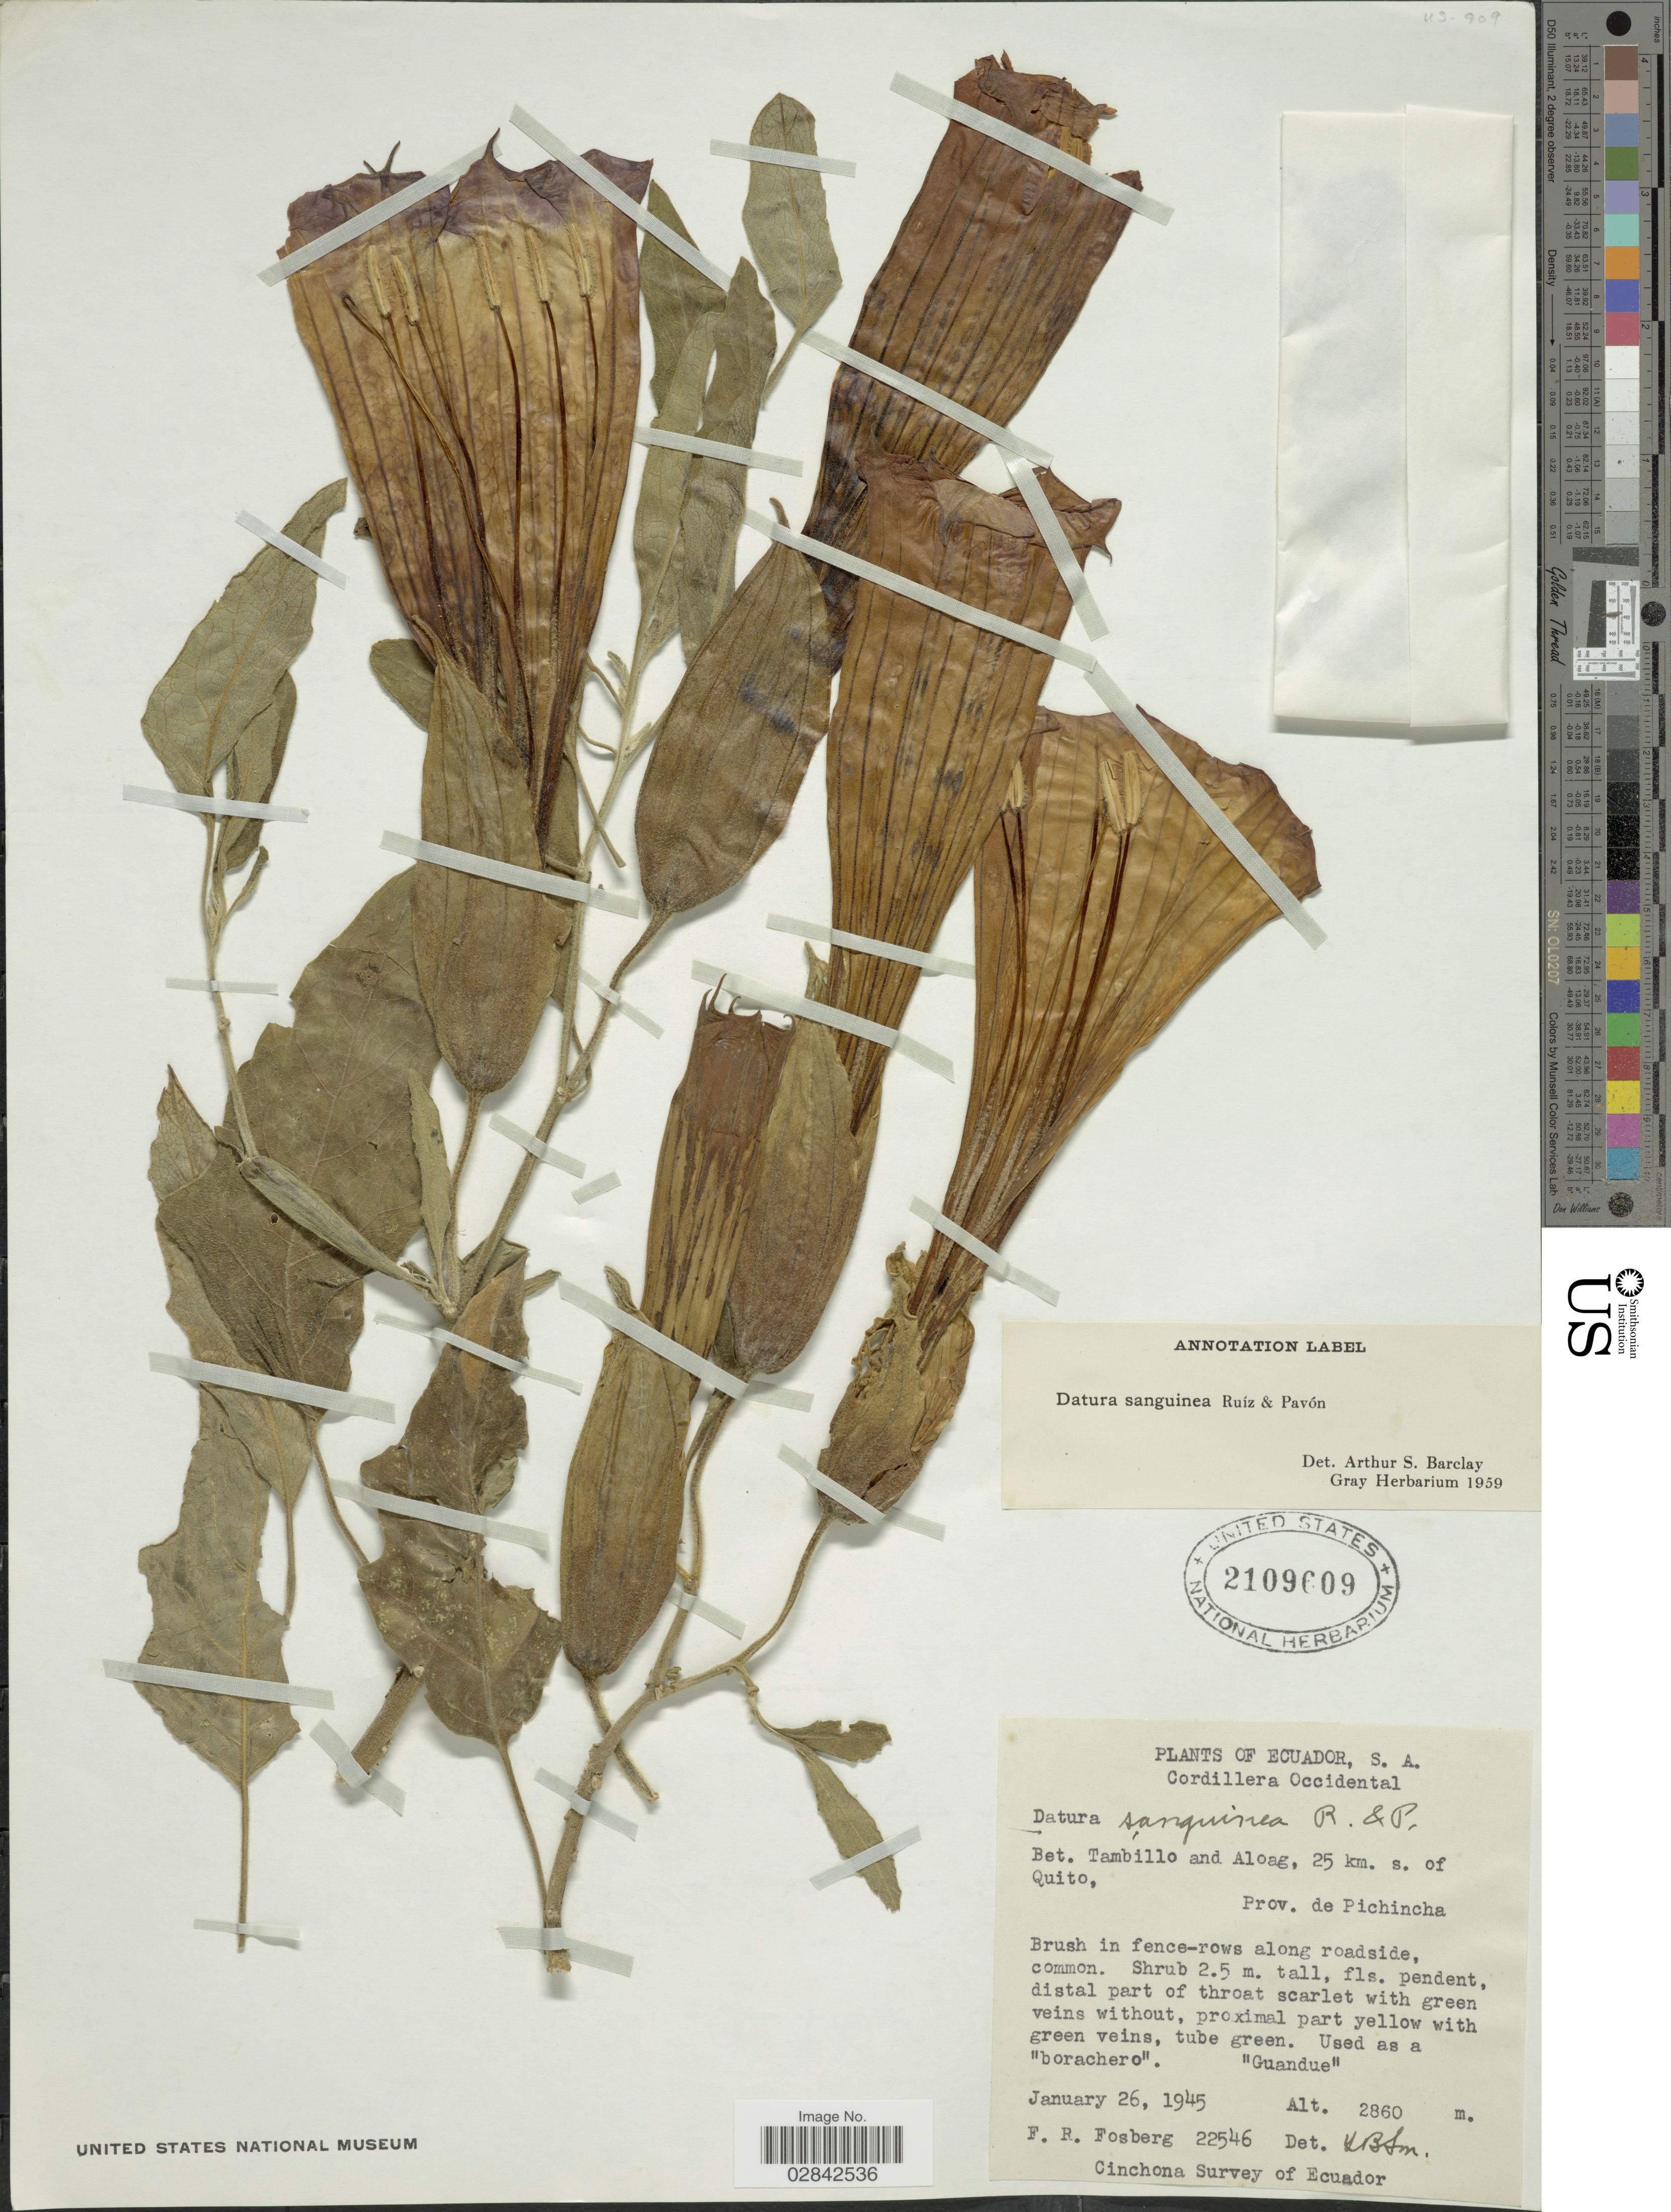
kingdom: Plantae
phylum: Tracheophyta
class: Magnoliopsida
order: Solanales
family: Solanaceae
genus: Brugmansia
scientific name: Brugmansia sanguinea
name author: (Ruiz & Pav.) D. Don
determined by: (US) Smithsonian Institution - National Museum of Natural History - Department of Botany (UNITED STATES)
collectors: F. R. Fosberg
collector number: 22546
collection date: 1945-01-26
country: Ecuador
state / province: Pichincha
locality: Cordillera Occidental. Bet. Tambillo and Aloag, 25 km. s. of Quito.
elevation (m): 2860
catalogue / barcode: US 2109609